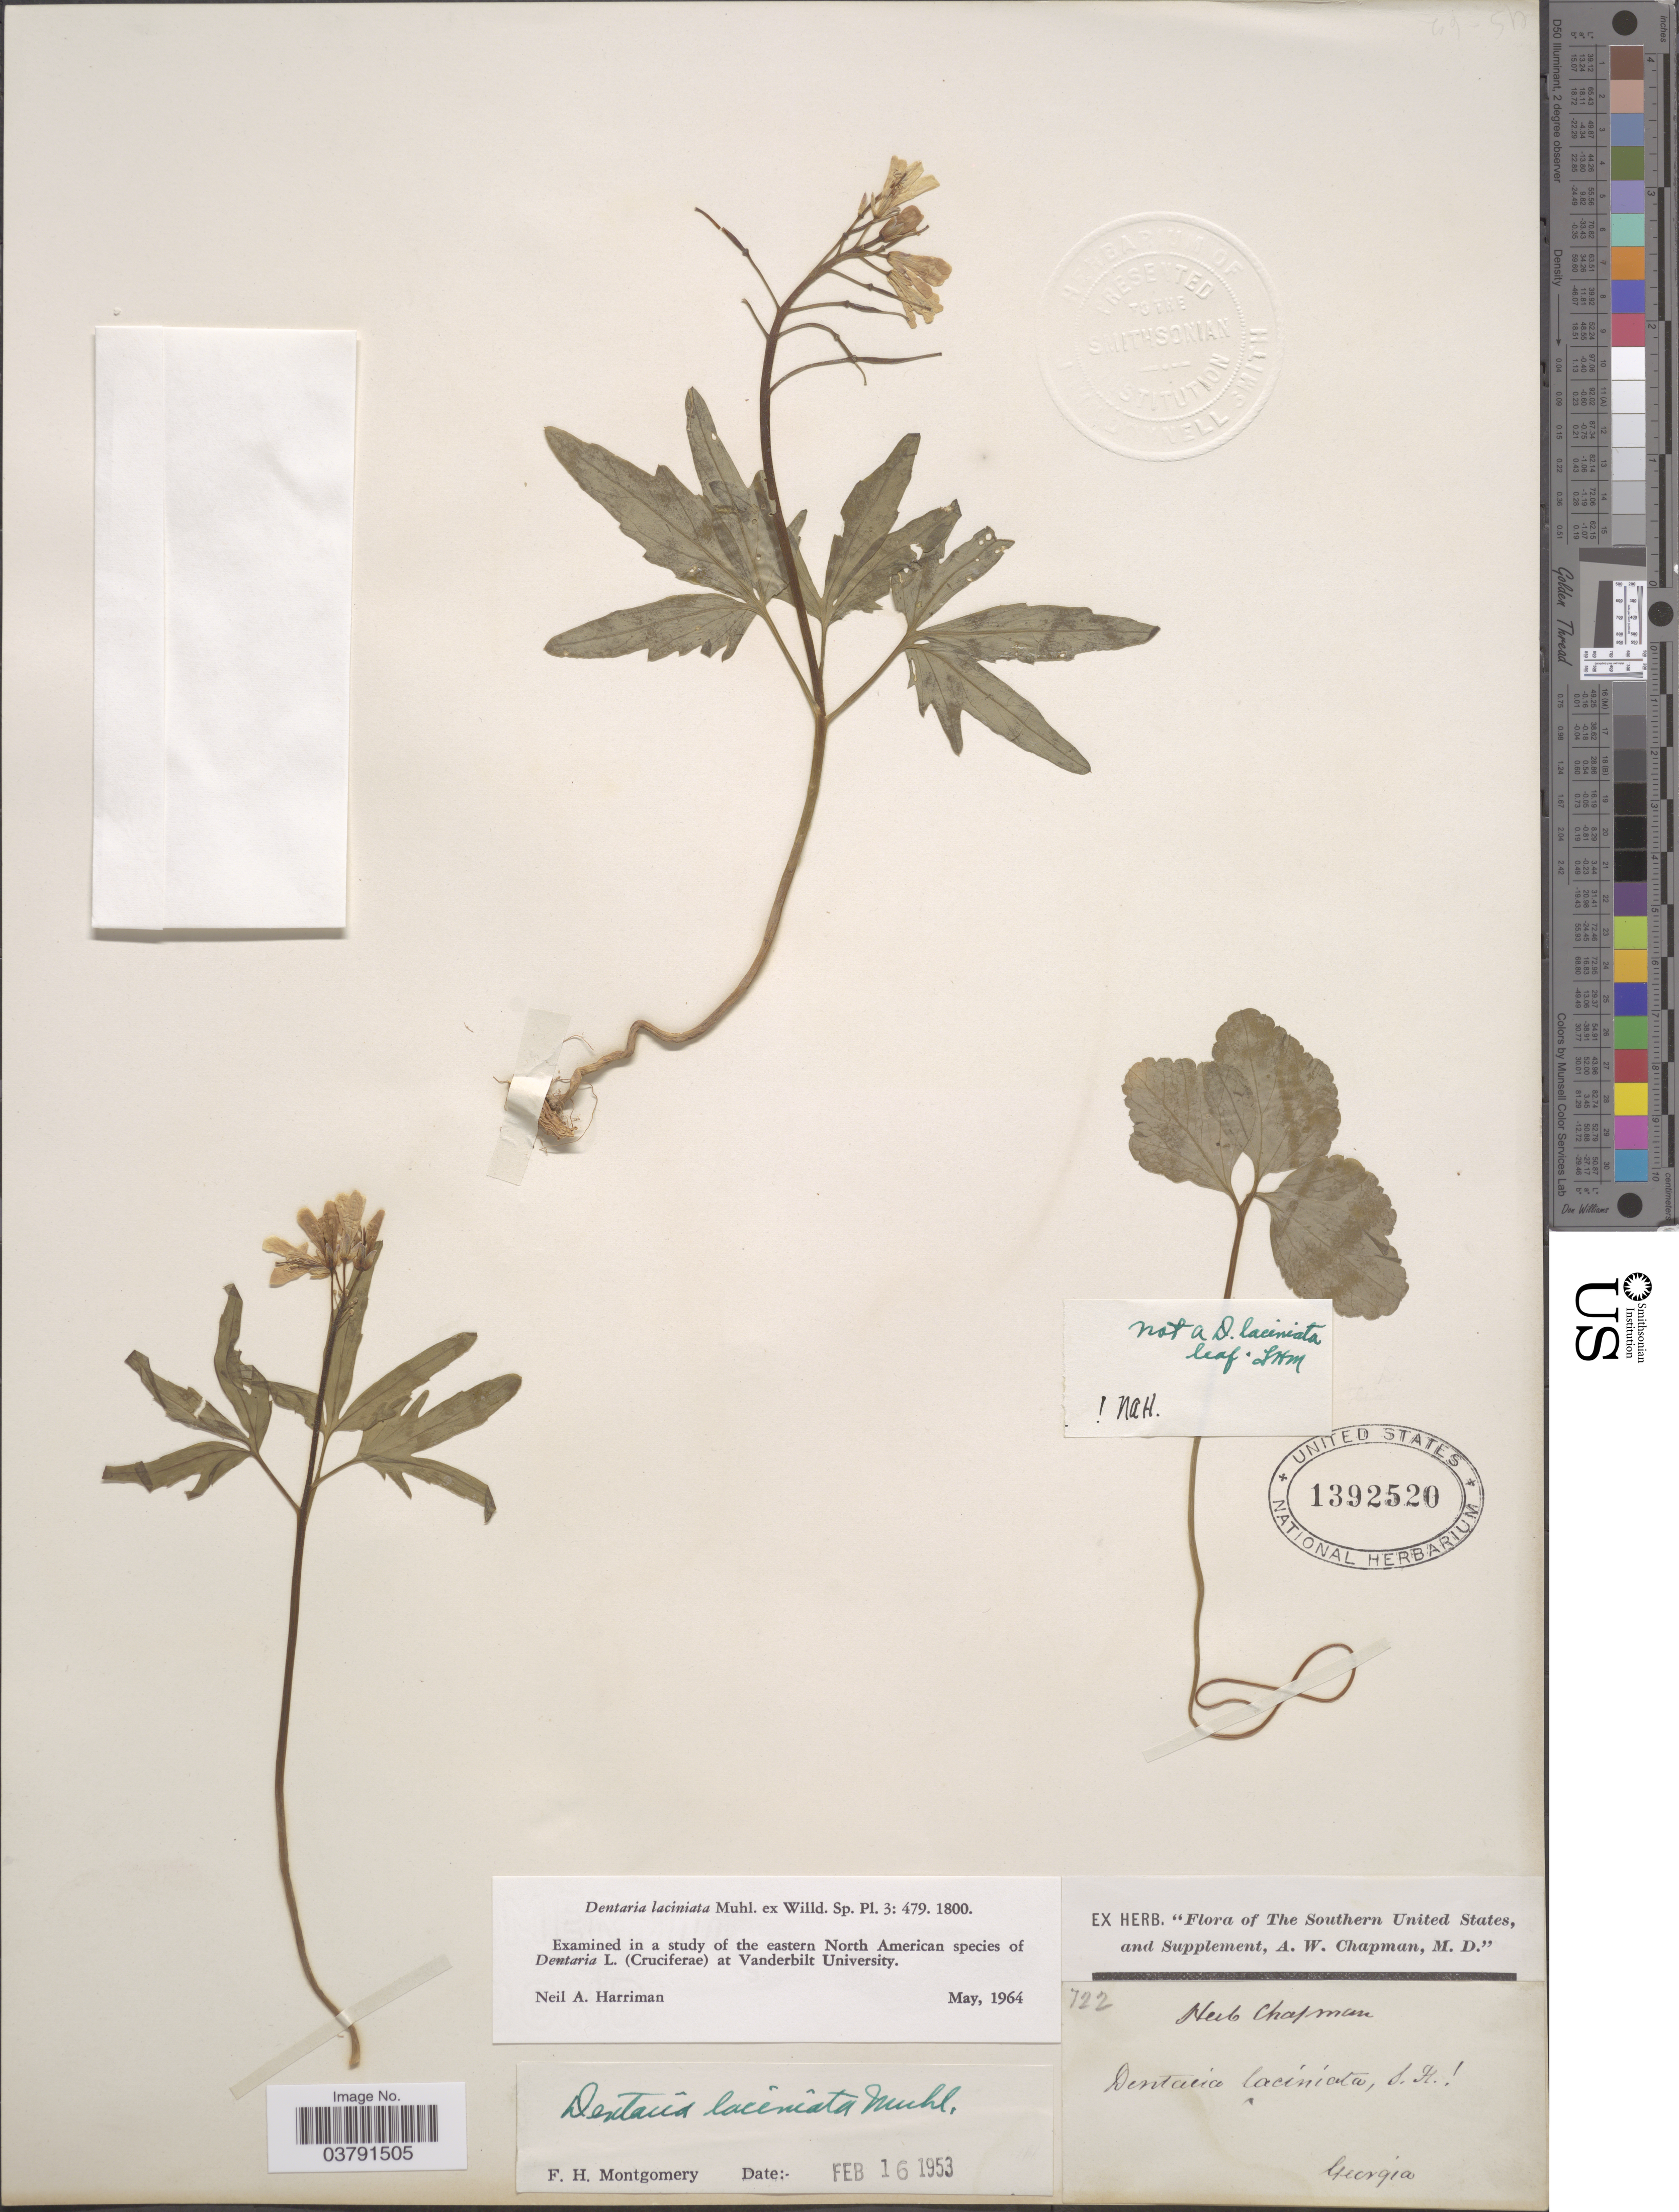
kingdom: Plantae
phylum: Tracheophyta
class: Magnoliopsida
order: Brassicales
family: Brassicaceae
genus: Dentaria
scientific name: Dentaria laciniata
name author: Muhl.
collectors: ex herb. A.W. Chapman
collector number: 722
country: United States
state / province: Georgia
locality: The Southern United States, and Supplement.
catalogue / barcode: US 1392520